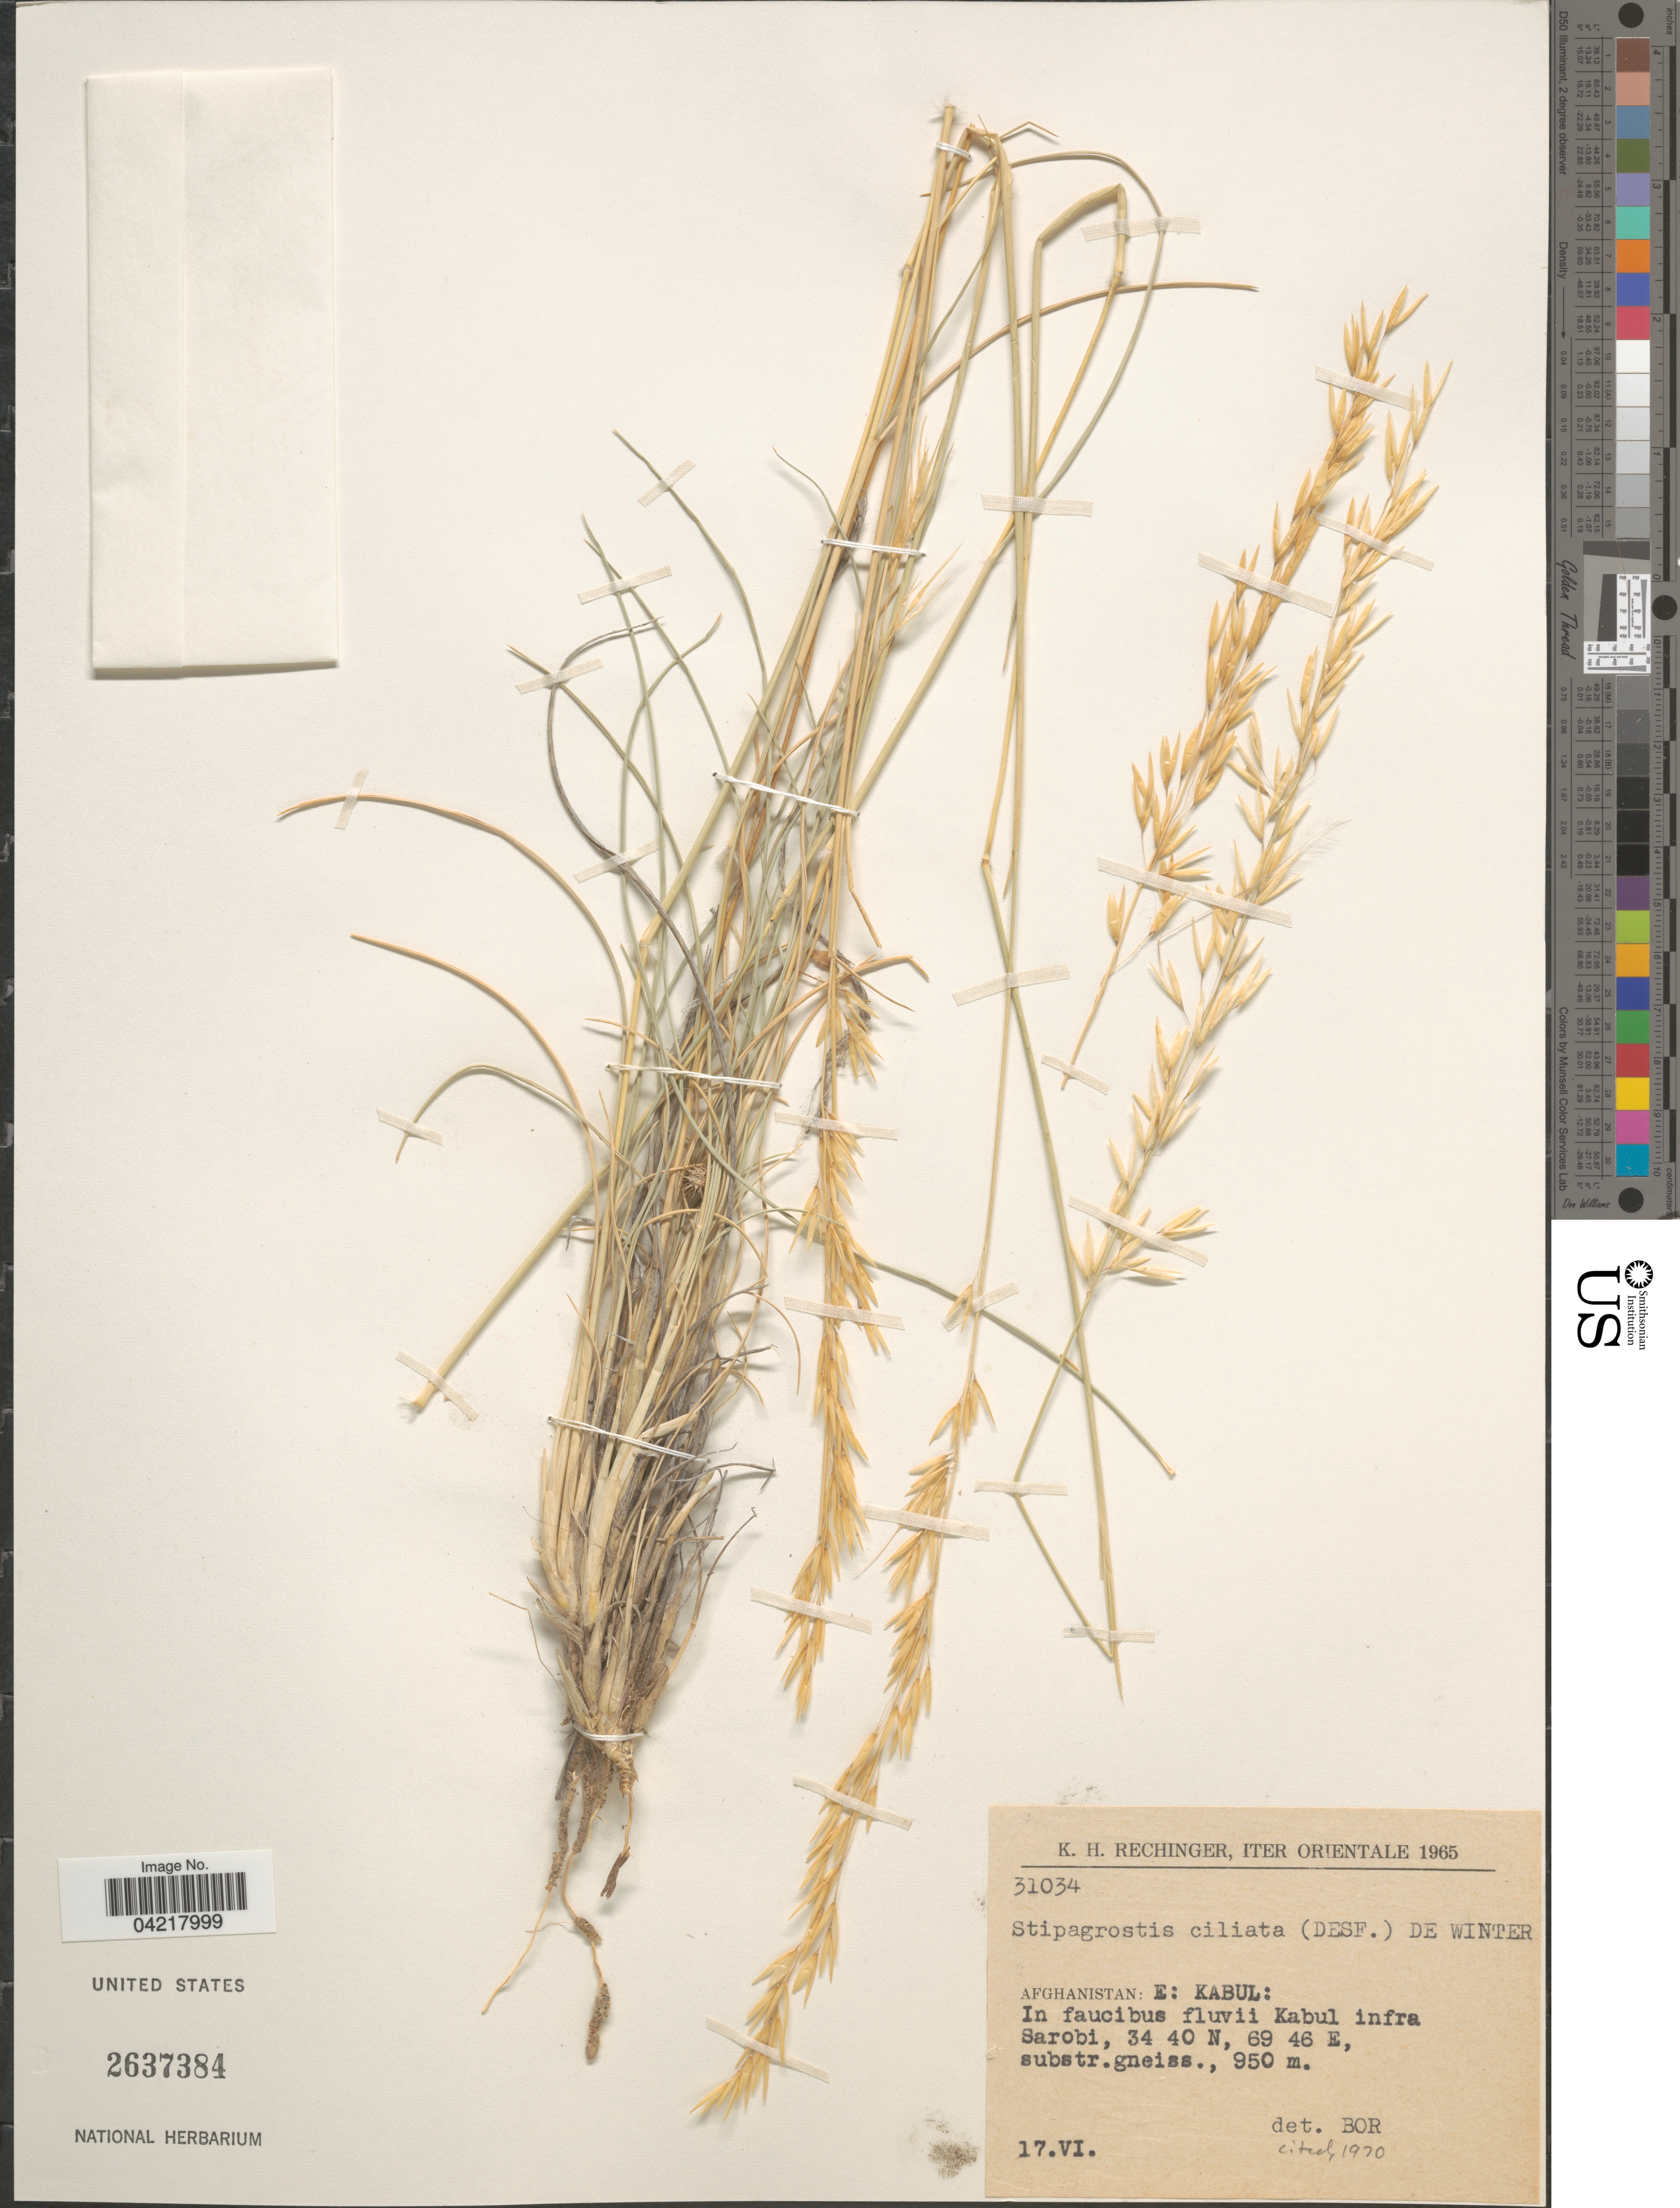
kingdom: Plantae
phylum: Tracheophyta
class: Liliopsida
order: Poales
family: Poaceae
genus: Stipagrostis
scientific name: Stipagrostis ciliata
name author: (Desf.) De Winter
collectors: K. H. Rechinger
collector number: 31034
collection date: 1965-06-17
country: Afghanistan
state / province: Kabul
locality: Iter Orientale 1965. E: Kabul: In faucibus fluvii Kabul infra Sarobi.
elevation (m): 950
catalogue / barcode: US 2637384